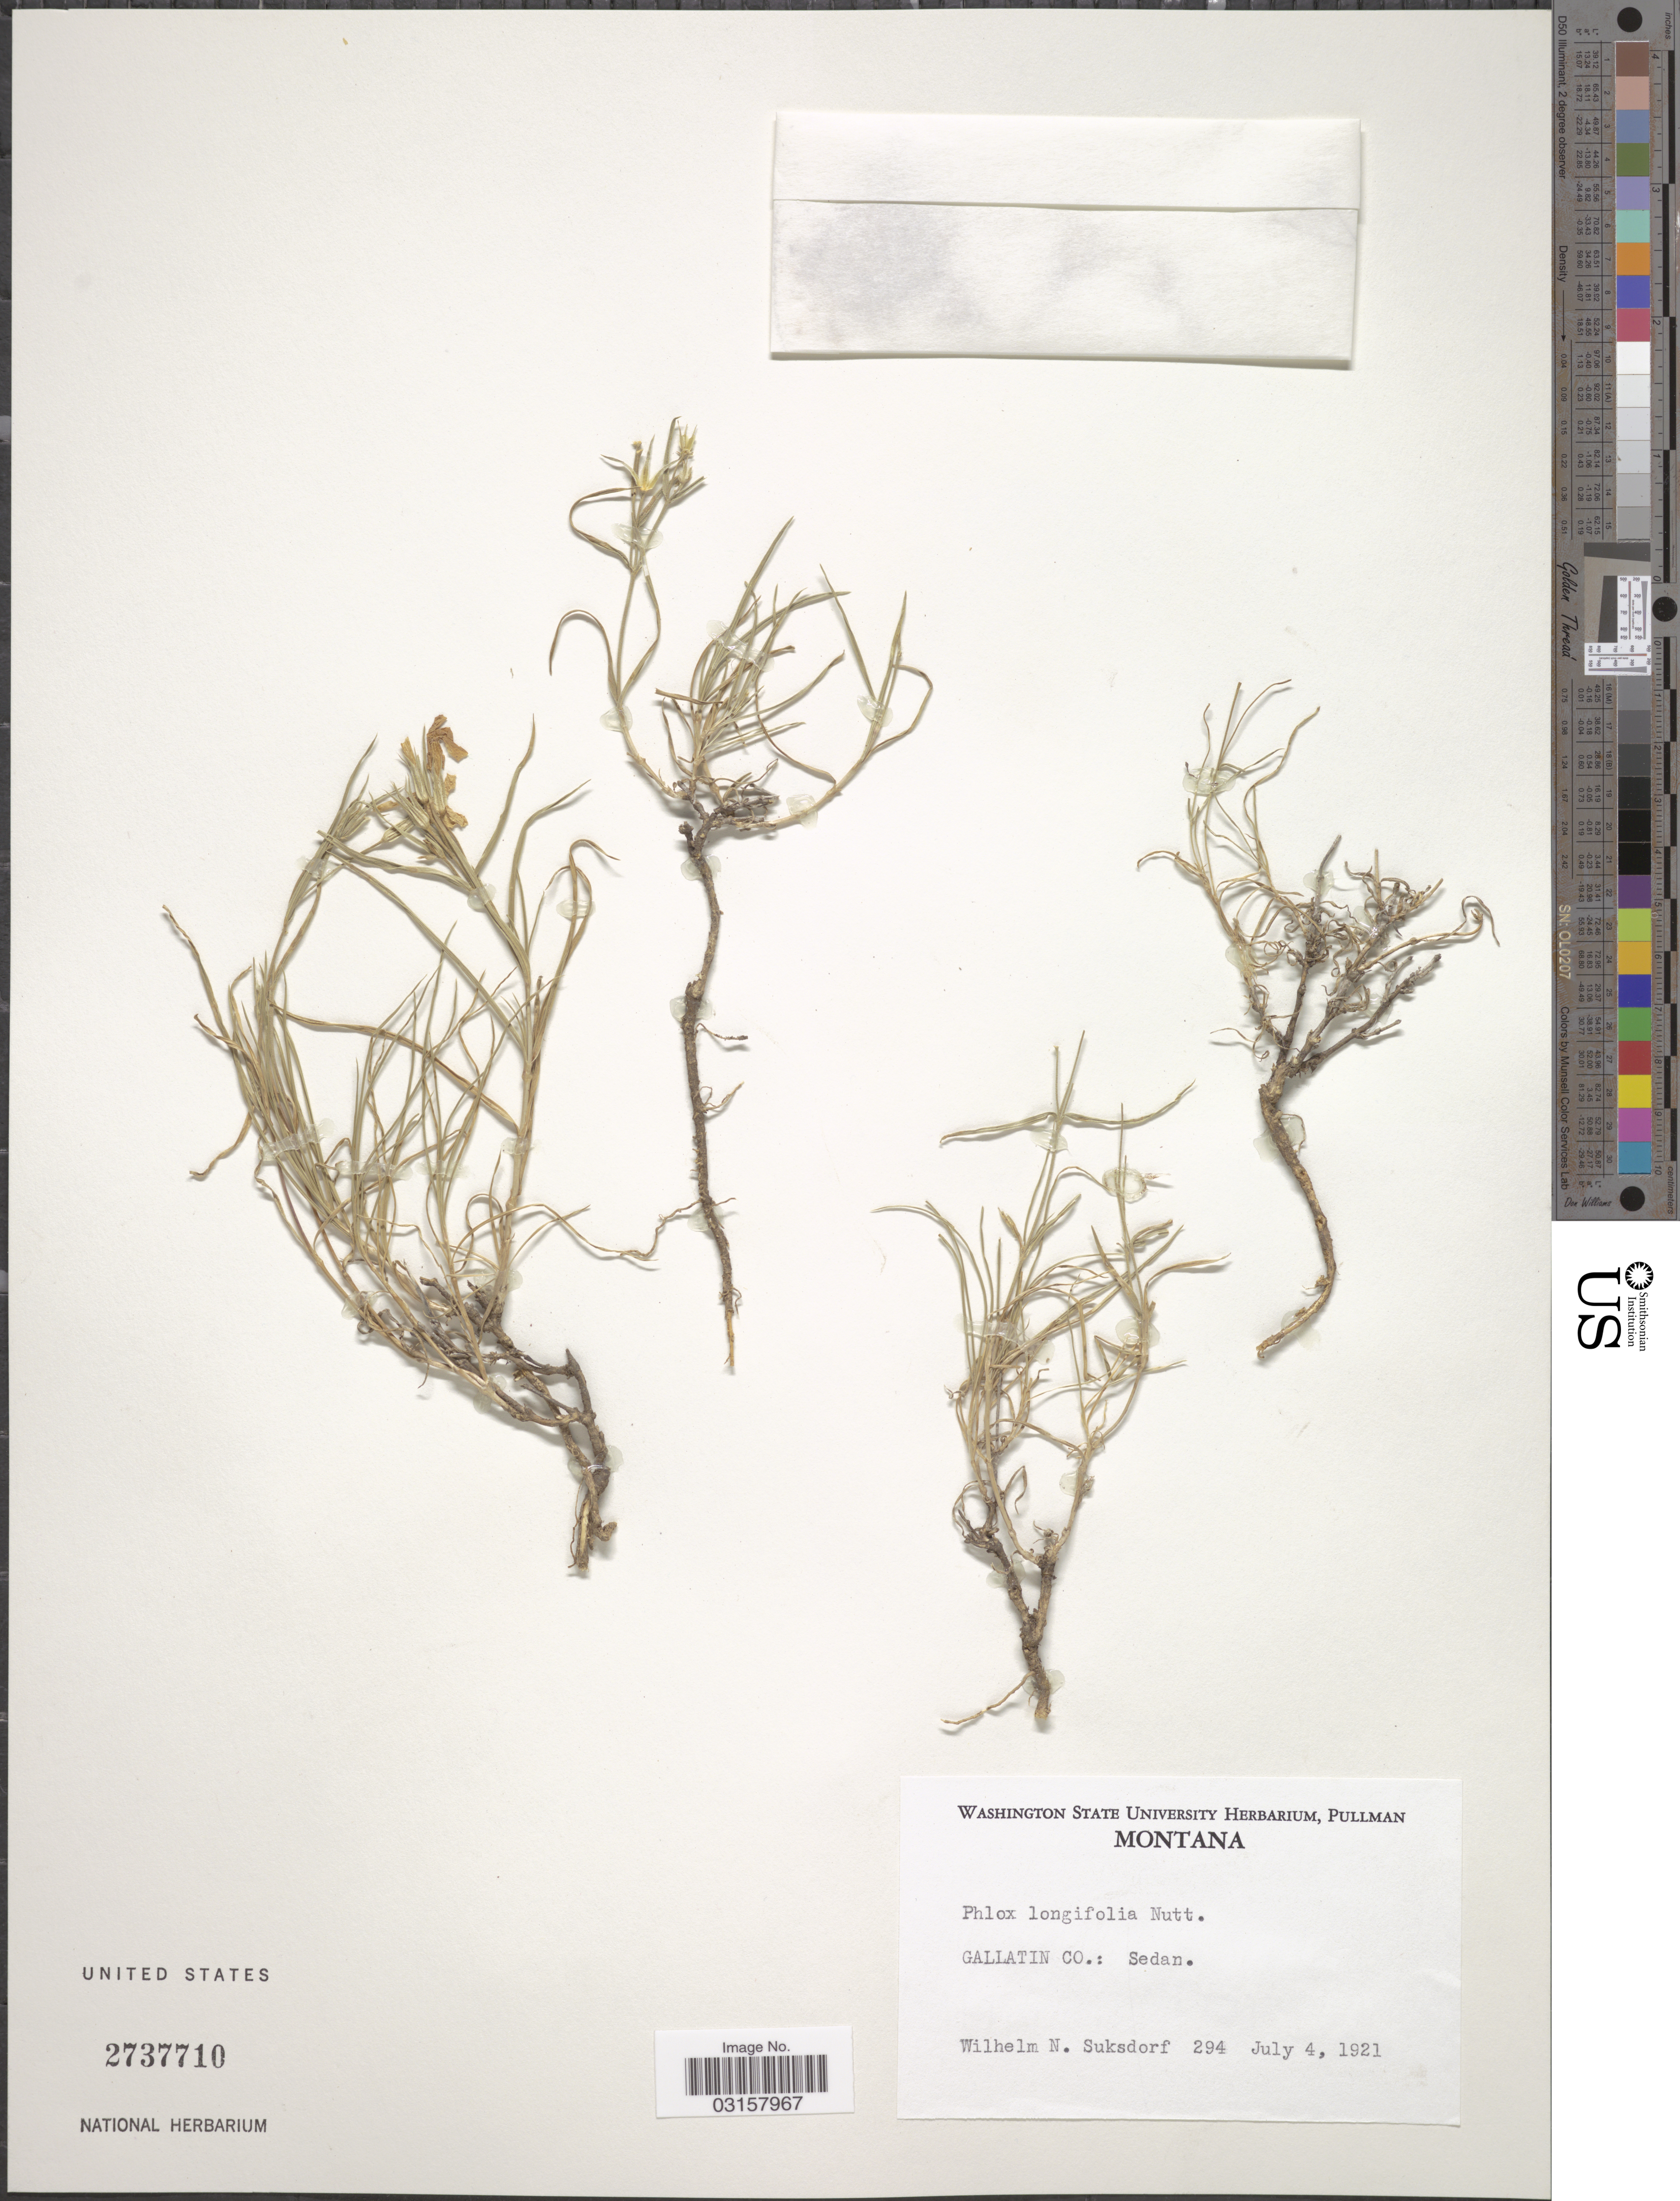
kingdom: Plantae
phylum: Tracheophyta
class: Magnoliopsida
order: Ericales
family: Polemoniaceae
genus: Phlox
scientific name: Phlox longifolia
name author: Nutt.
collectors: W. N. Suksdorf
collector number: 294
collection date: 1921-07-04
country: United States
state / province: Montana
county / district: Gallatin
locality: Sedan.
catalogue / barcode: US 2737710